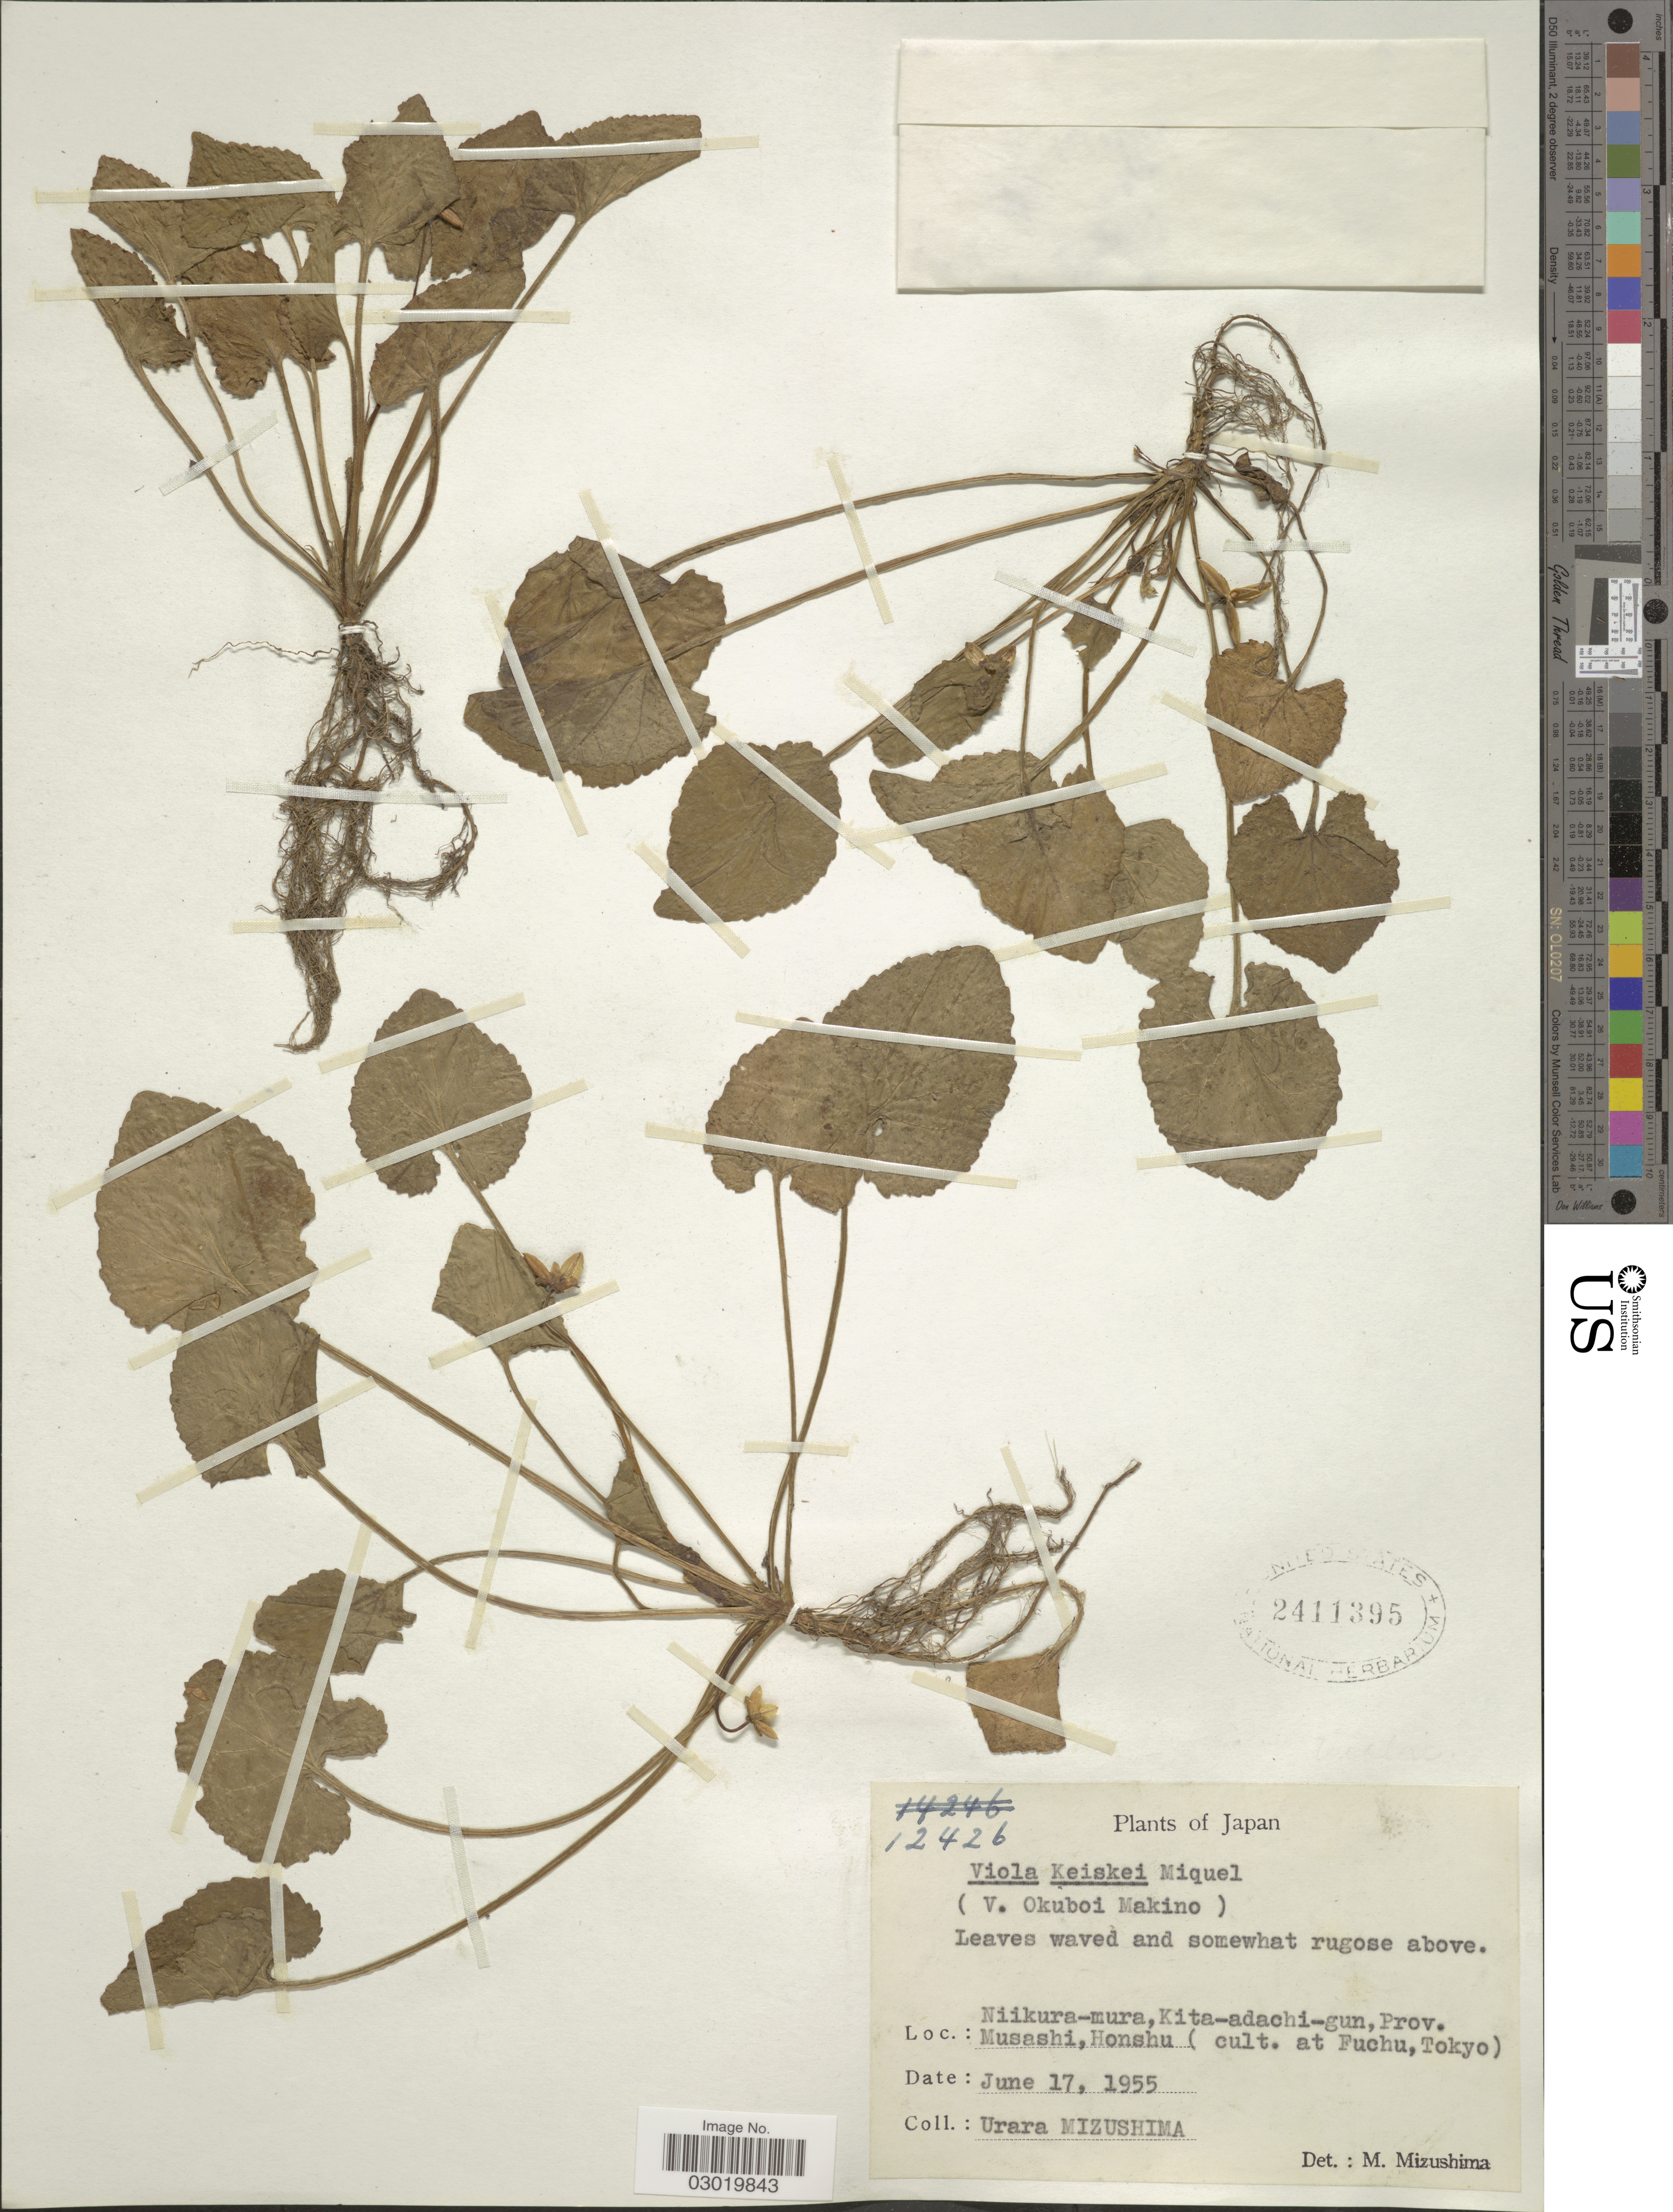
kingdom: Plantae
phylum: Tracheophyta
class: Magnoliopsida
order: Malpighiales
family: Violaceae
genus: Viola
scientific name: Viola keiskei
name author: Miq.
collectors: U. Mizushima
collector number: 12426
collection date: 1955-06-17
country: Japan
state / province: Tokyo, Federal City of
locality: Fuchu, Tokyo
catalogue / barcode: US 2411395